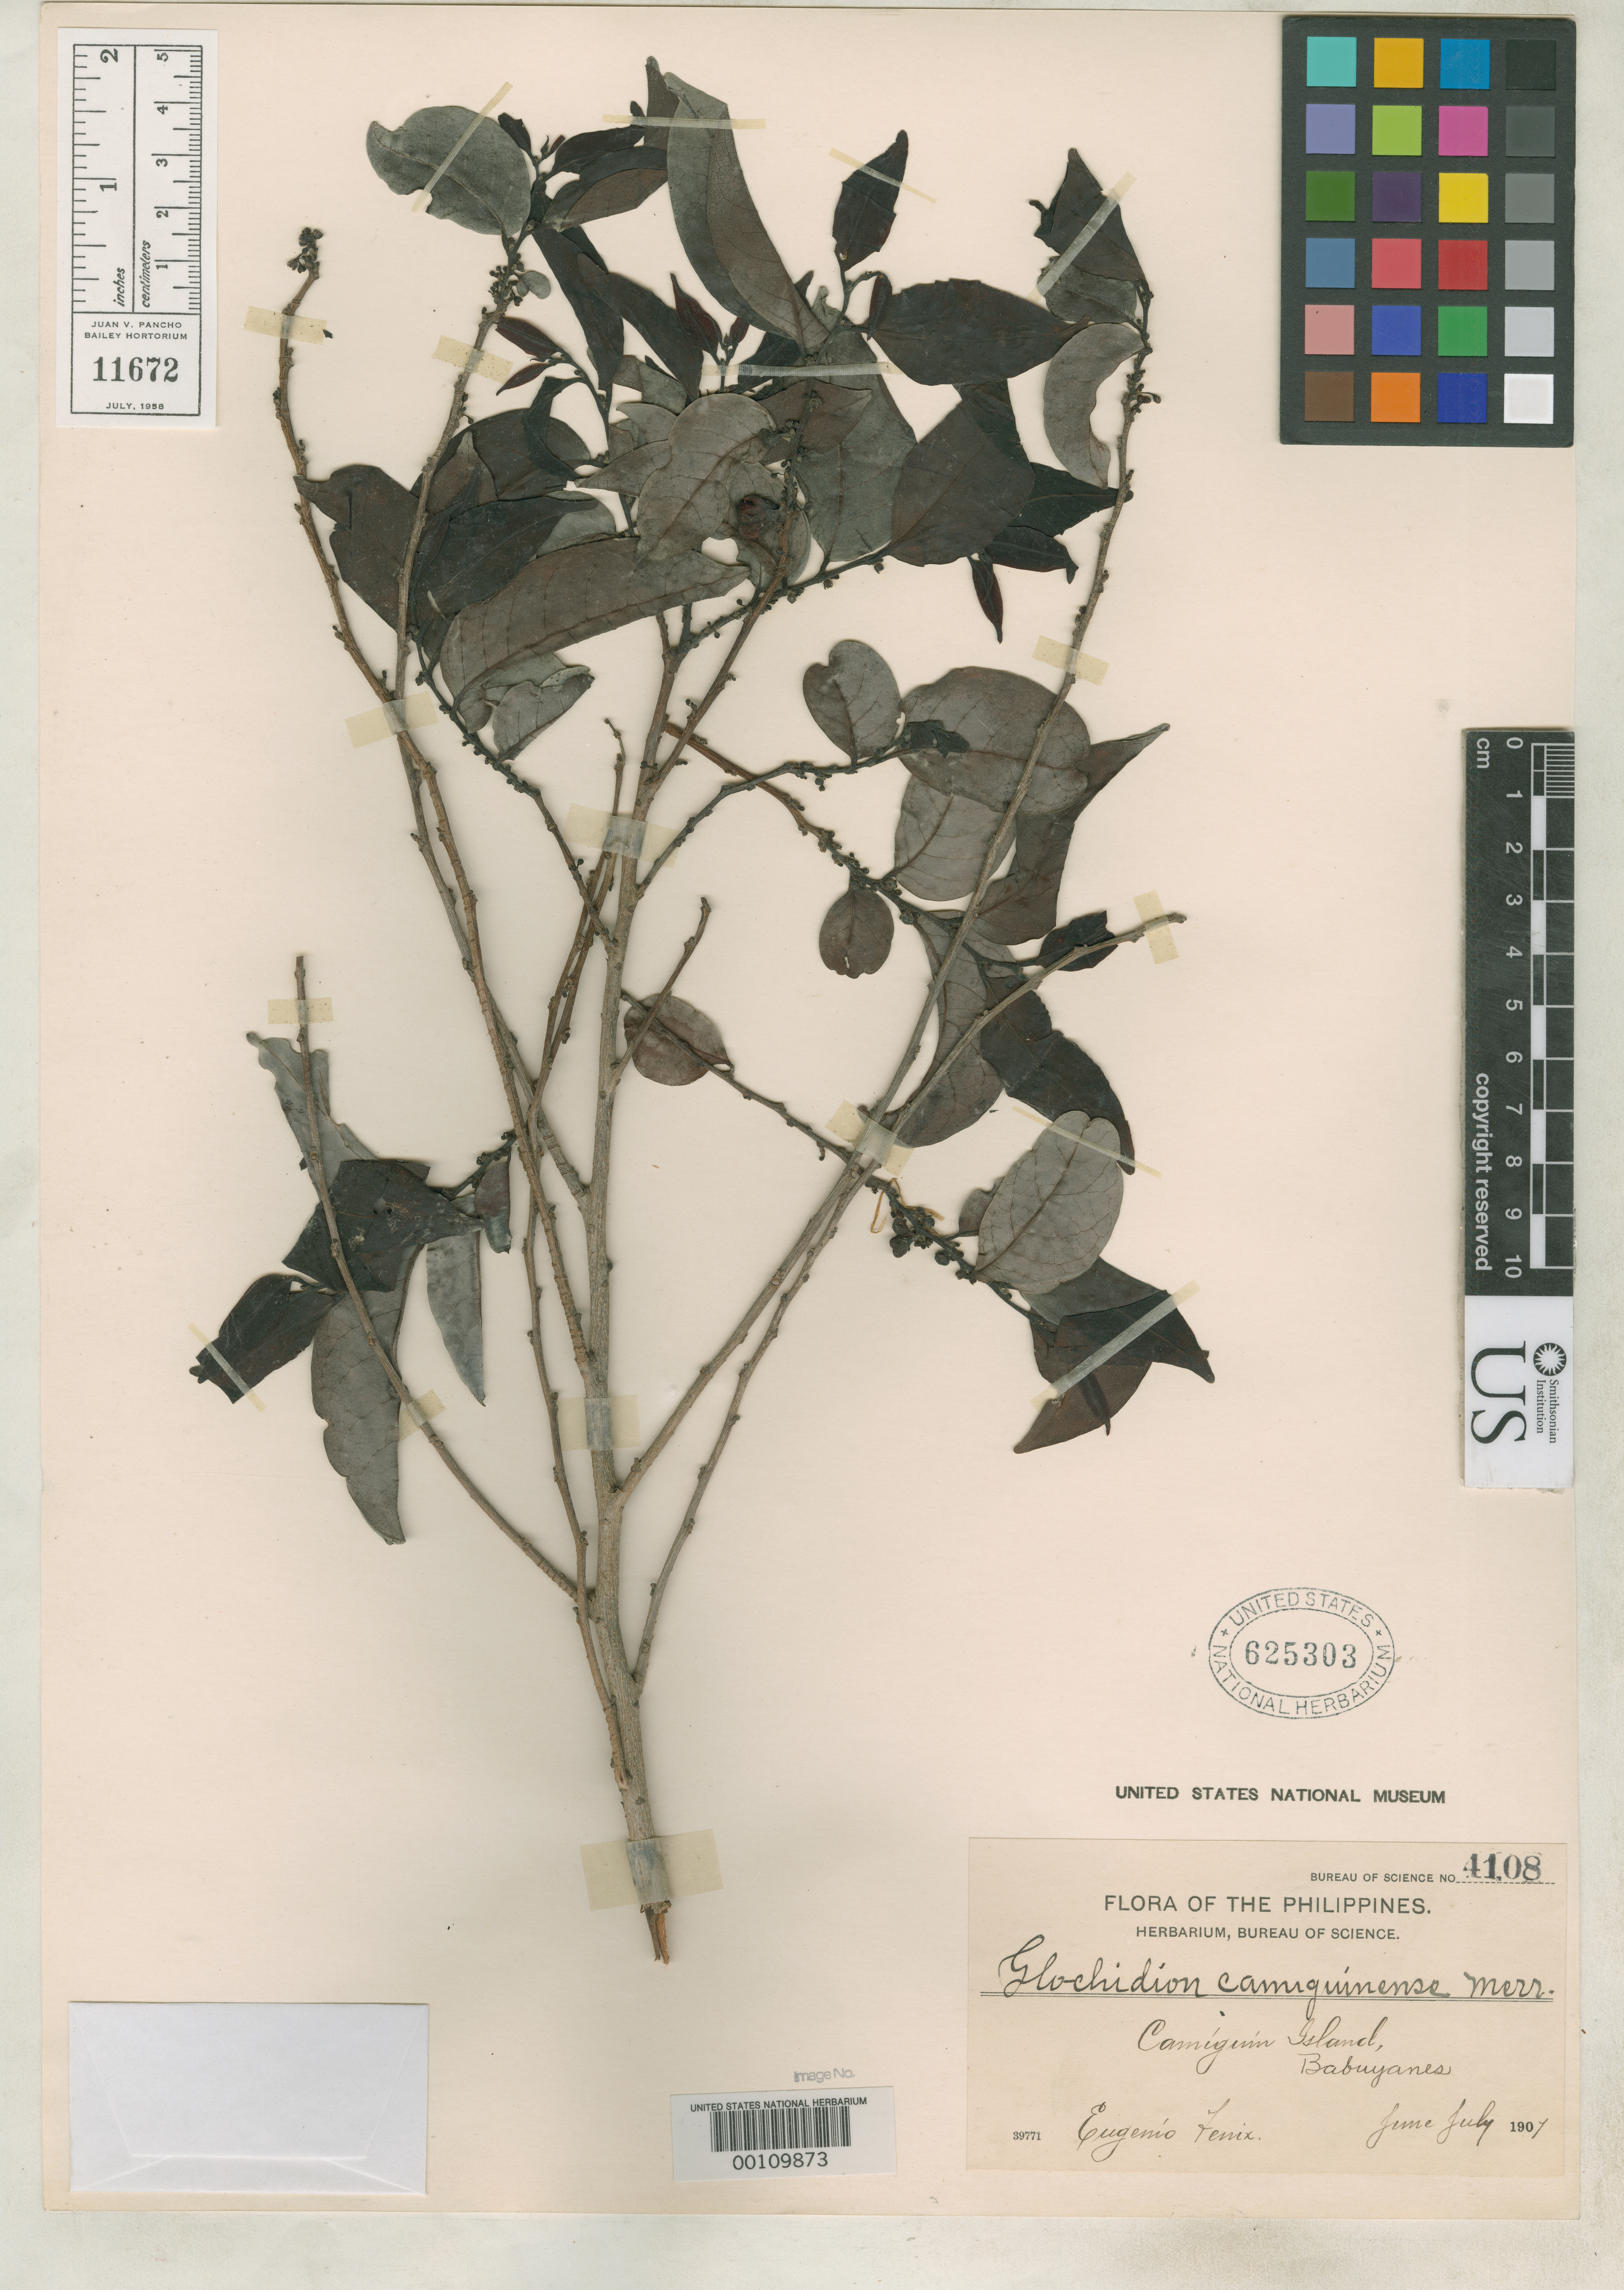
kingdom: Plantae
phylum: Tracheophyta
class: Magnoliopsida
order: Malpighiales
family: Phyllanthaceae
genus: Glochidion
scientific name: Glochidion camiguinense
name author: Merr.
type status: Type Collection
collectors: E. Fénix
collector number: Bur. Sci. 4108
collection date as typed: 21 Jun 1907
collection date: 1907-06-21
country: Philippines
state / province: Cagayan Valley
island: Camiguin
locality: Cagayan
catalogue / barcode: US 625303